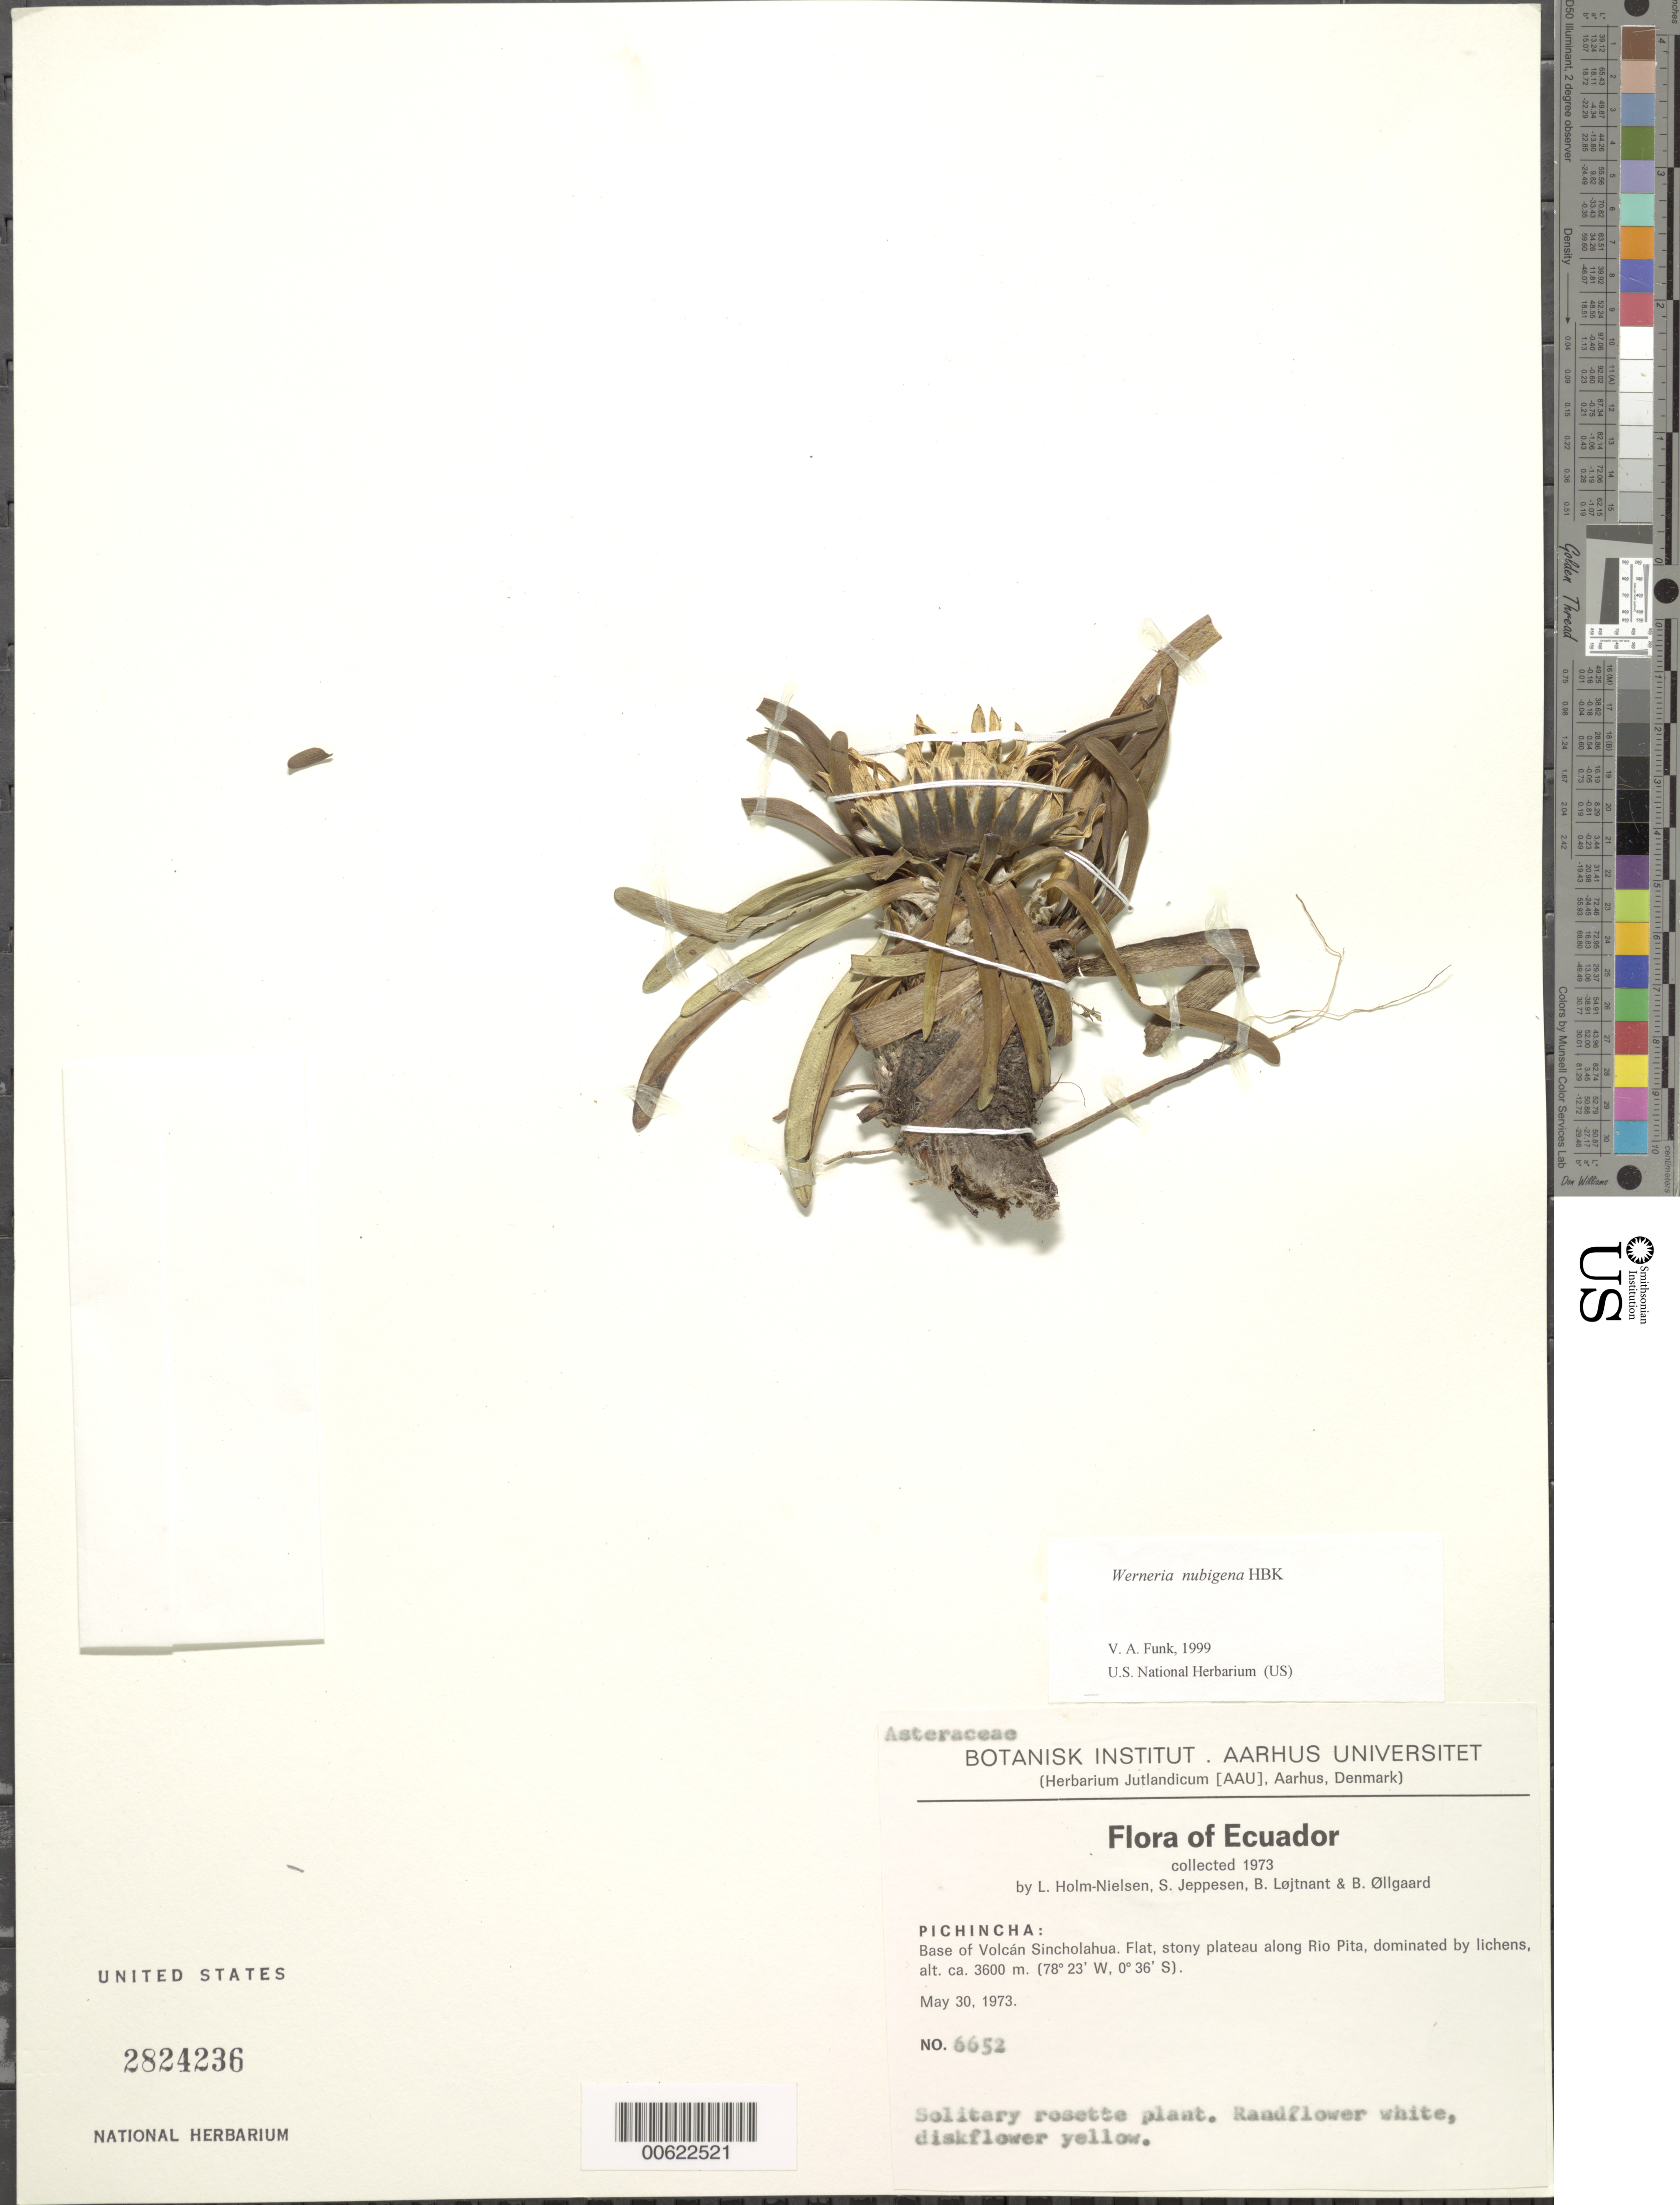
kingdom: Plantae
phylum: Tracheophyta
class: Magnoliopsida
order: Asterales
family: Asteraceae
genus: Werneria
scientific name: Werneria nubigena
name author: Kunth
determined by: Funk, Vicki A., (BOT), Smithsonian Institution - National Museum of Natural History (UNITED STATES)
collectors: L. B. Holm-Nielsen, S. Jeppesen, B. Löjtnant & B. Øllgaard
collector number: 6652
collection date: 1973-05-30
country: Ecuador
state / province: Pichincha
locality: Base of Sincholahua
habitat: Flat stony plateau along Río Pita, dominated by lichens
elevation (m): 36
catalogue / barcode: US 2824236